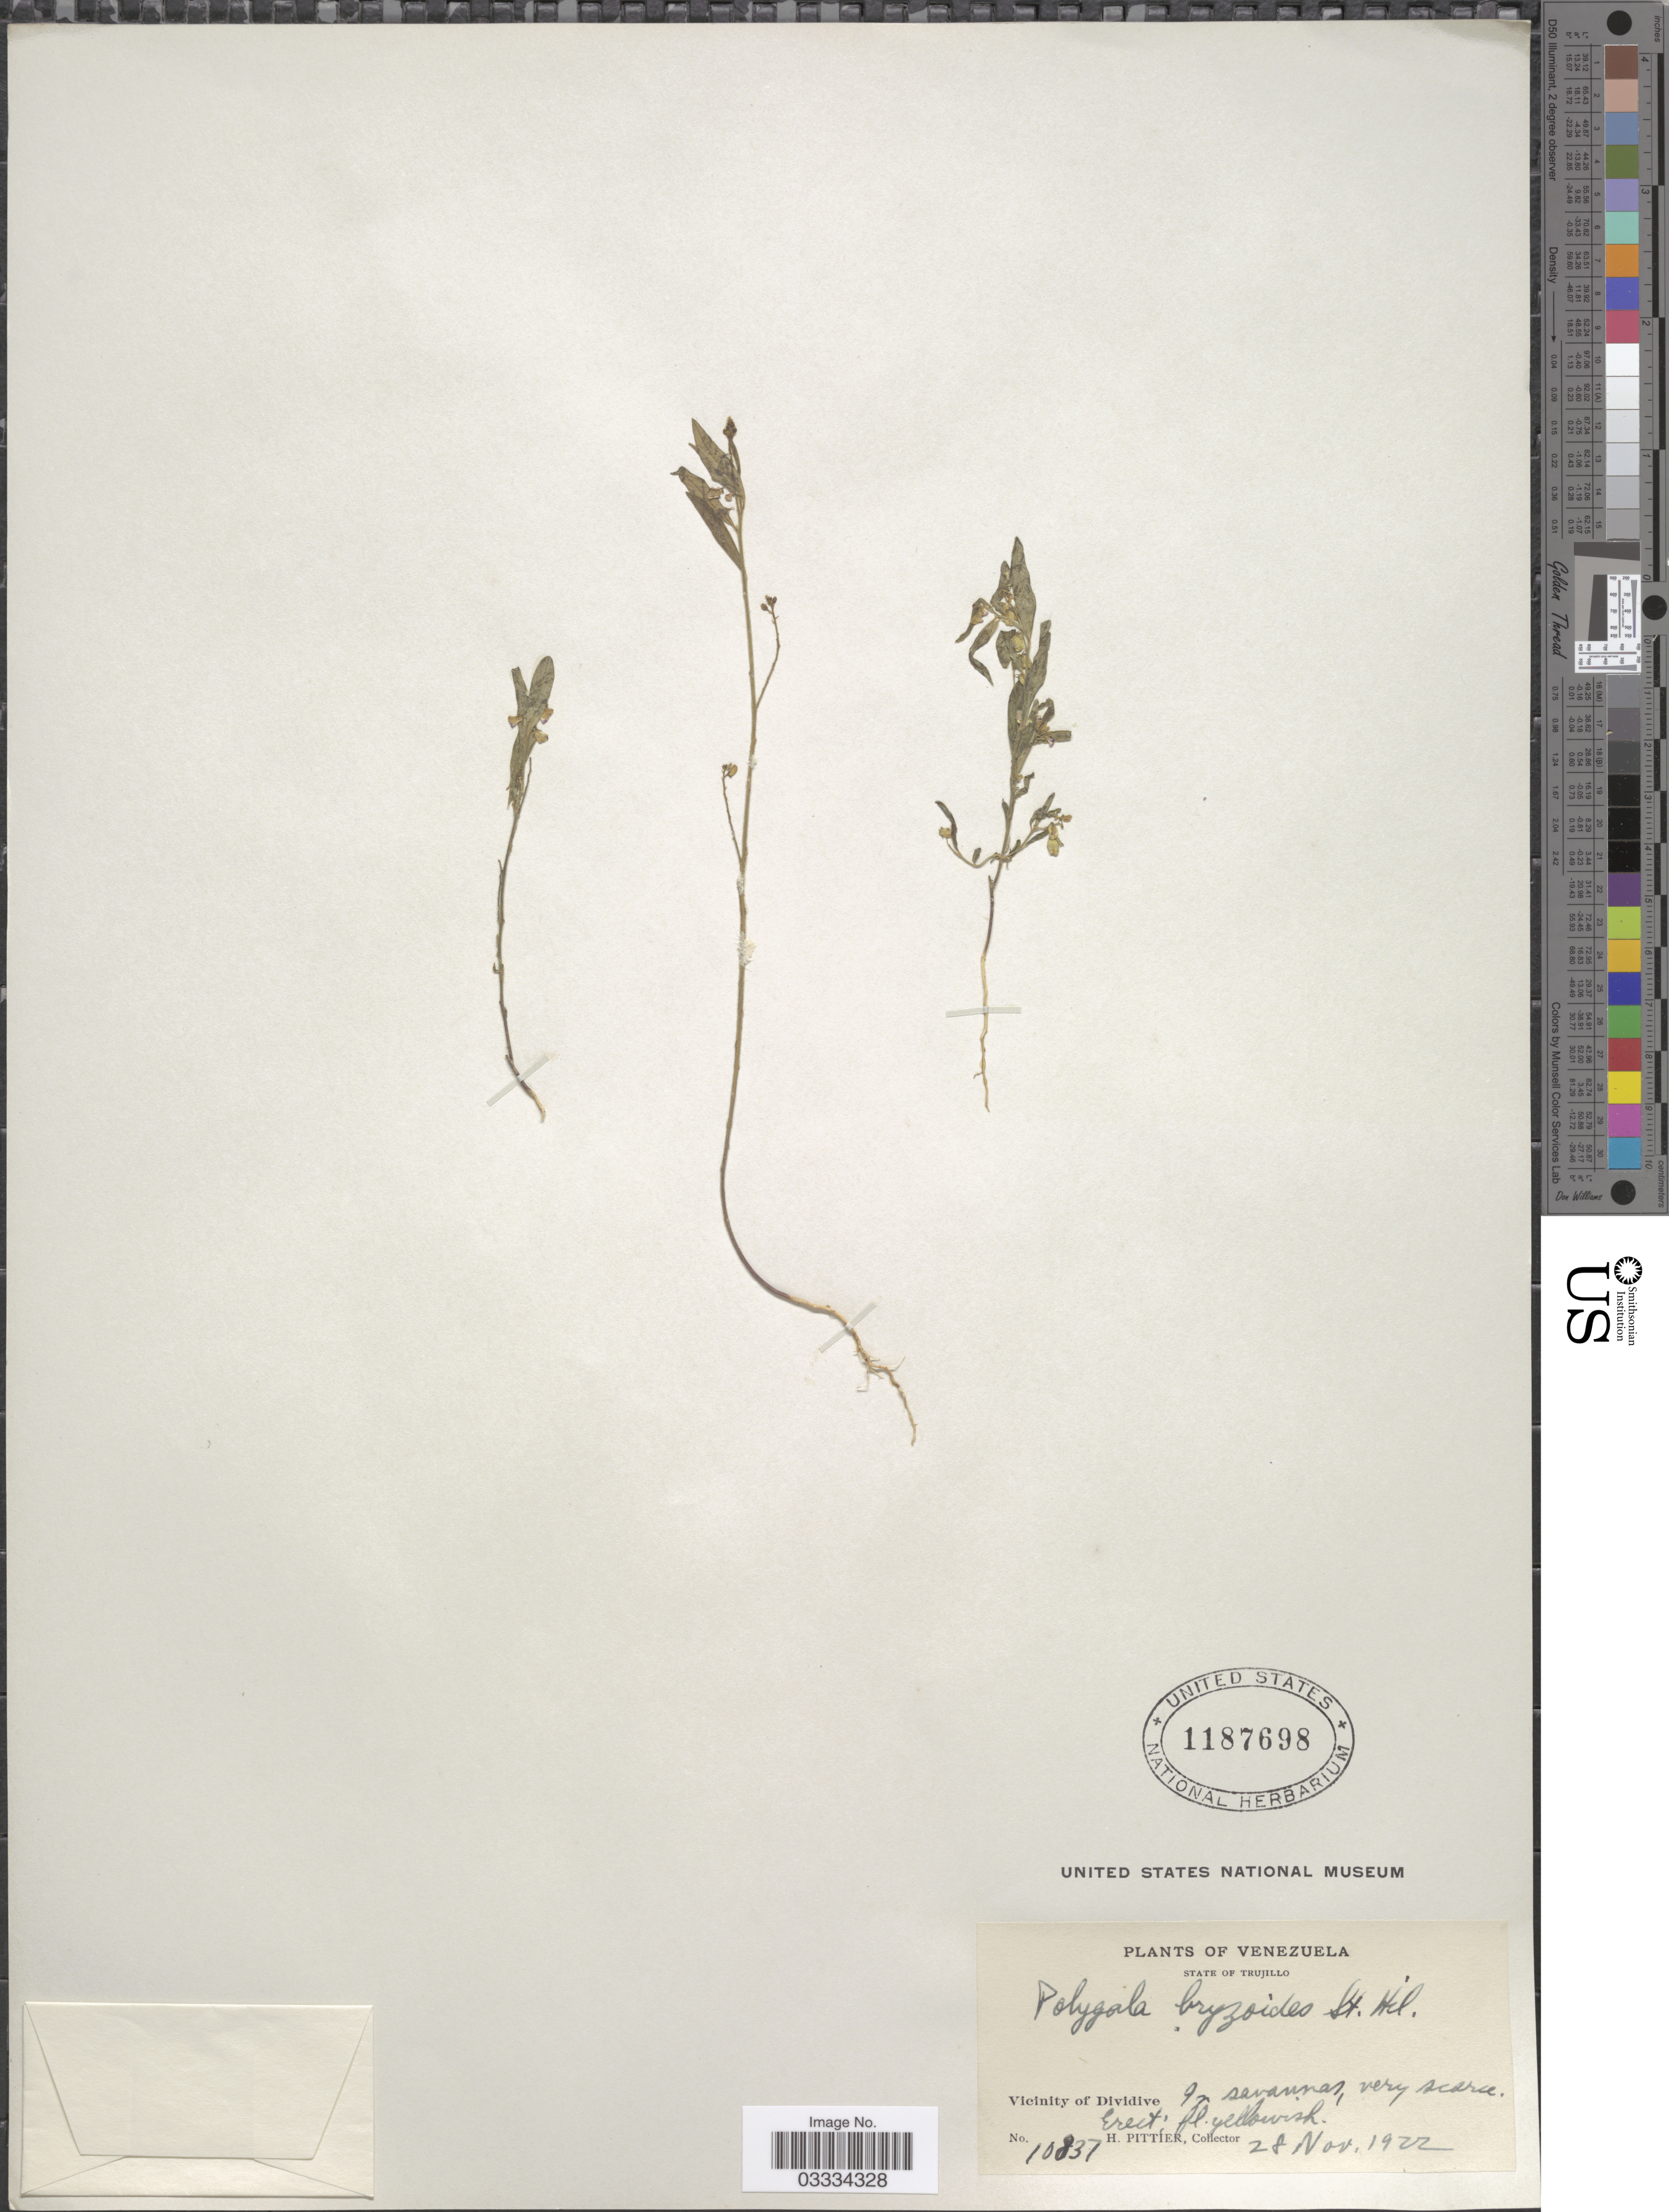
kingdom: Plantae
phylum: Tracheophyta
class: Magnoliopsida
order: Fabales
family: Polygalaceae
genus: Asemeia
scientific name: Asemeia violacea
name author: (Aubl.) J.F.B. Pastore & J.R. Abbott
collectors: H. F. Pittier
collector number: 10837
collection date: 1922-11-28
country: Venezuela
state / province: Trujillo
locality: Vicinity of Dividive.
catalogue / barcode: US 1187698